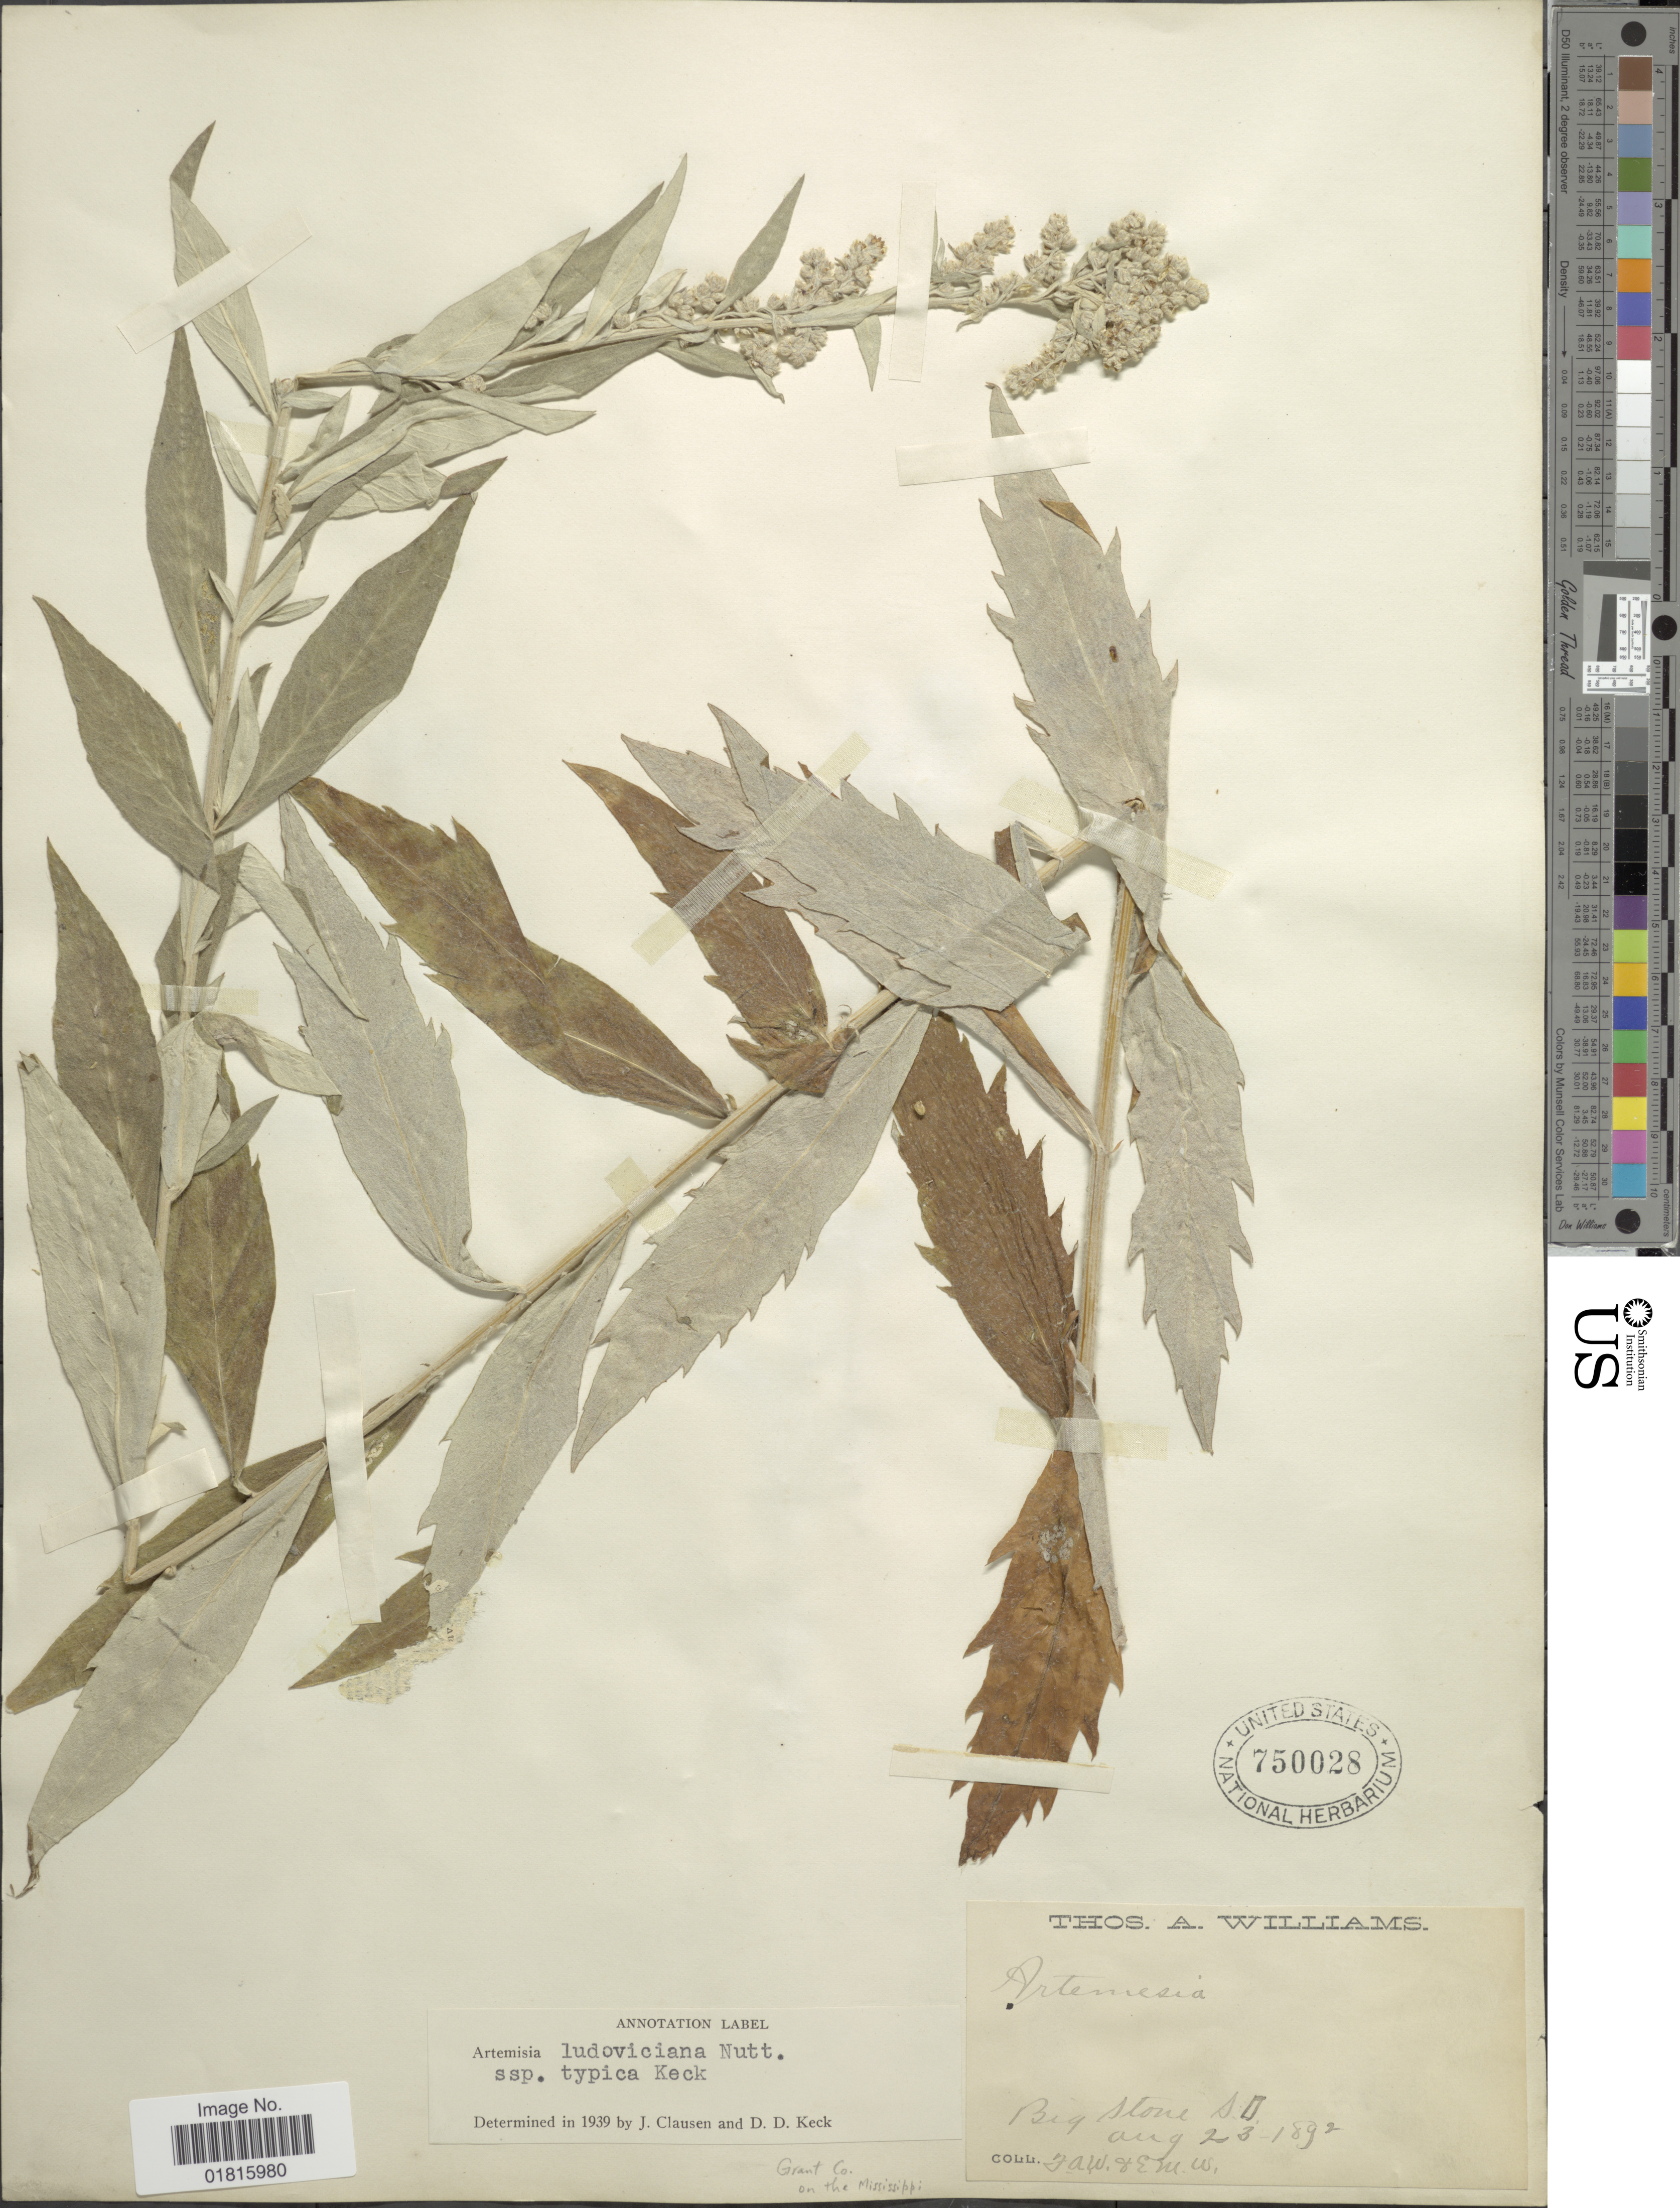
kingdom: Plantae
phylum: Tracheophyta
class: Magnoliopsida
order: Asterales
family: Asteraceae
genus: Artemisia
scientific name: Artemisia ludoviciana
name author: Nutt.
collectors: T. A. Williams & E. M. Williams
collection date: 1892-08-23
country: United States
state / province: South Dakota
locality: Big Stone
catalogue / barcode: US 750028